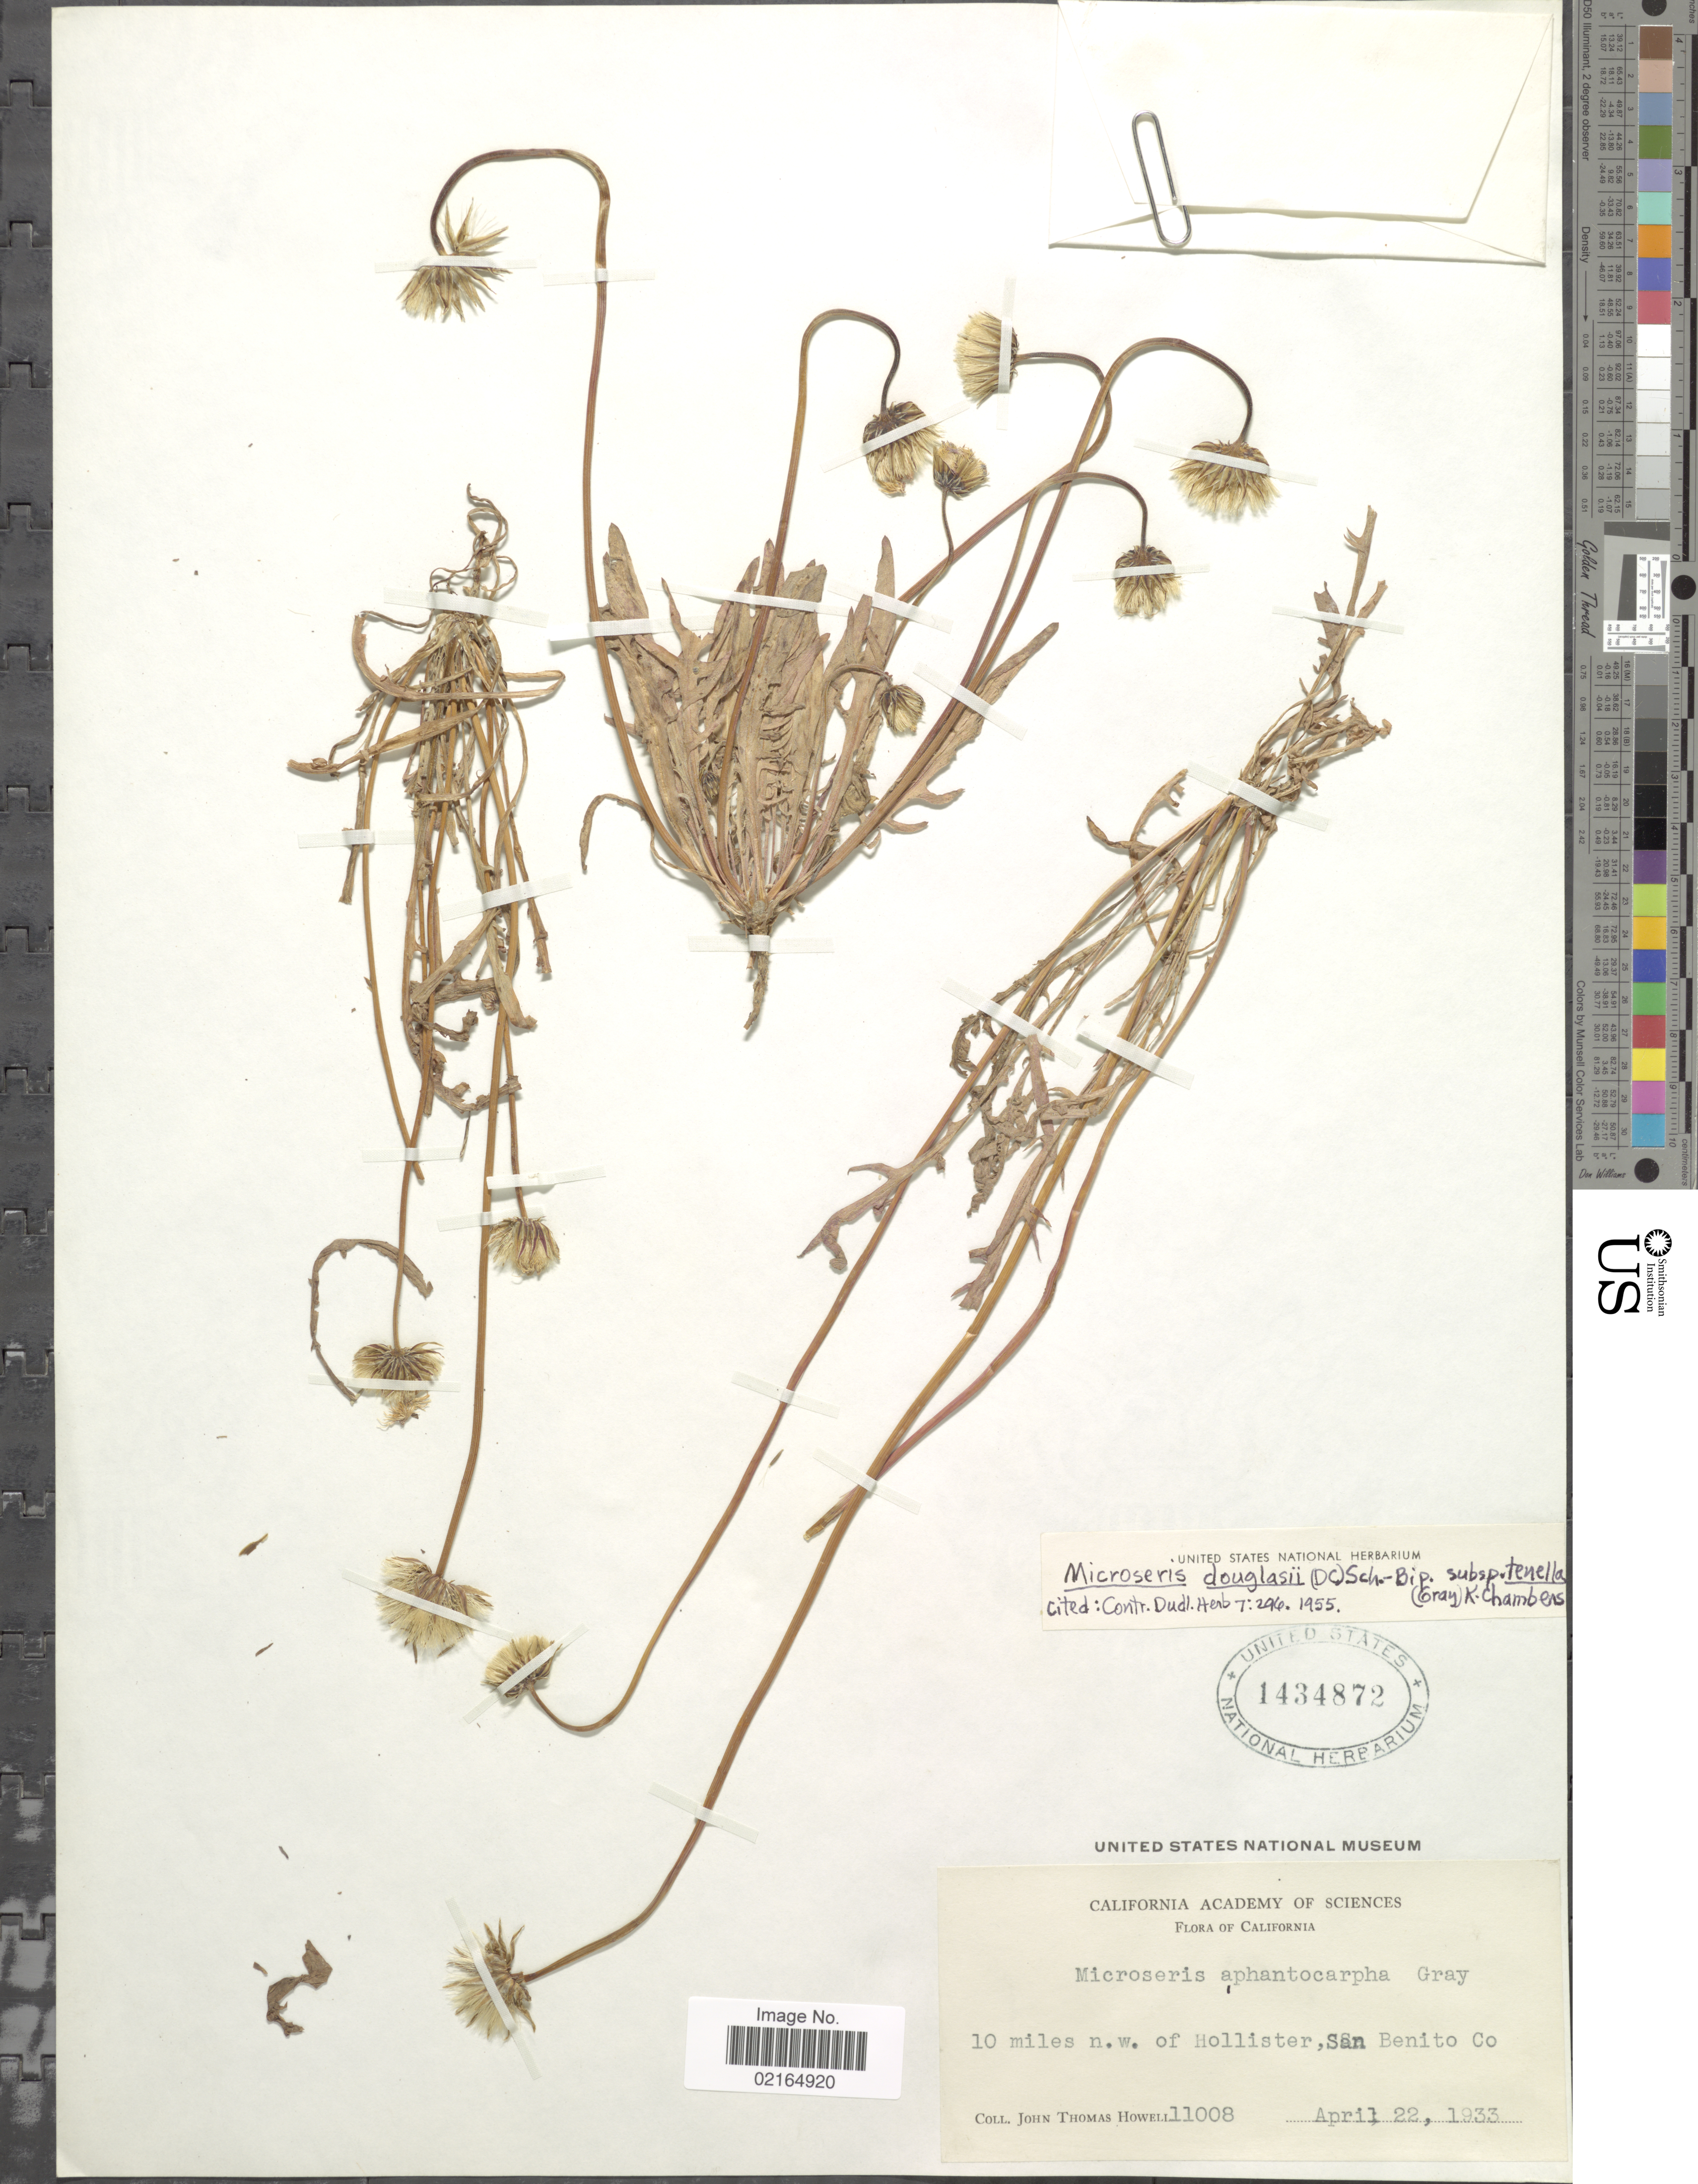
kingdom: Plantae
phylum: Tracheophyta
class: Magnoliopsida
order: Asterales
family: Asteraceae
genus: Microseris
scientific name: Microseris douglasii subsp. tenella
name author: (A. Gray) K.L. Chambers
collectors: J. T. Howell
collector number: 11008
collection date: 1933-04-22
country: United States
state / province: California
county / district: San Benito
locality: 10 miles n.w. of Hollister, San Benito Co.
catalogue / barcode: US 1434872